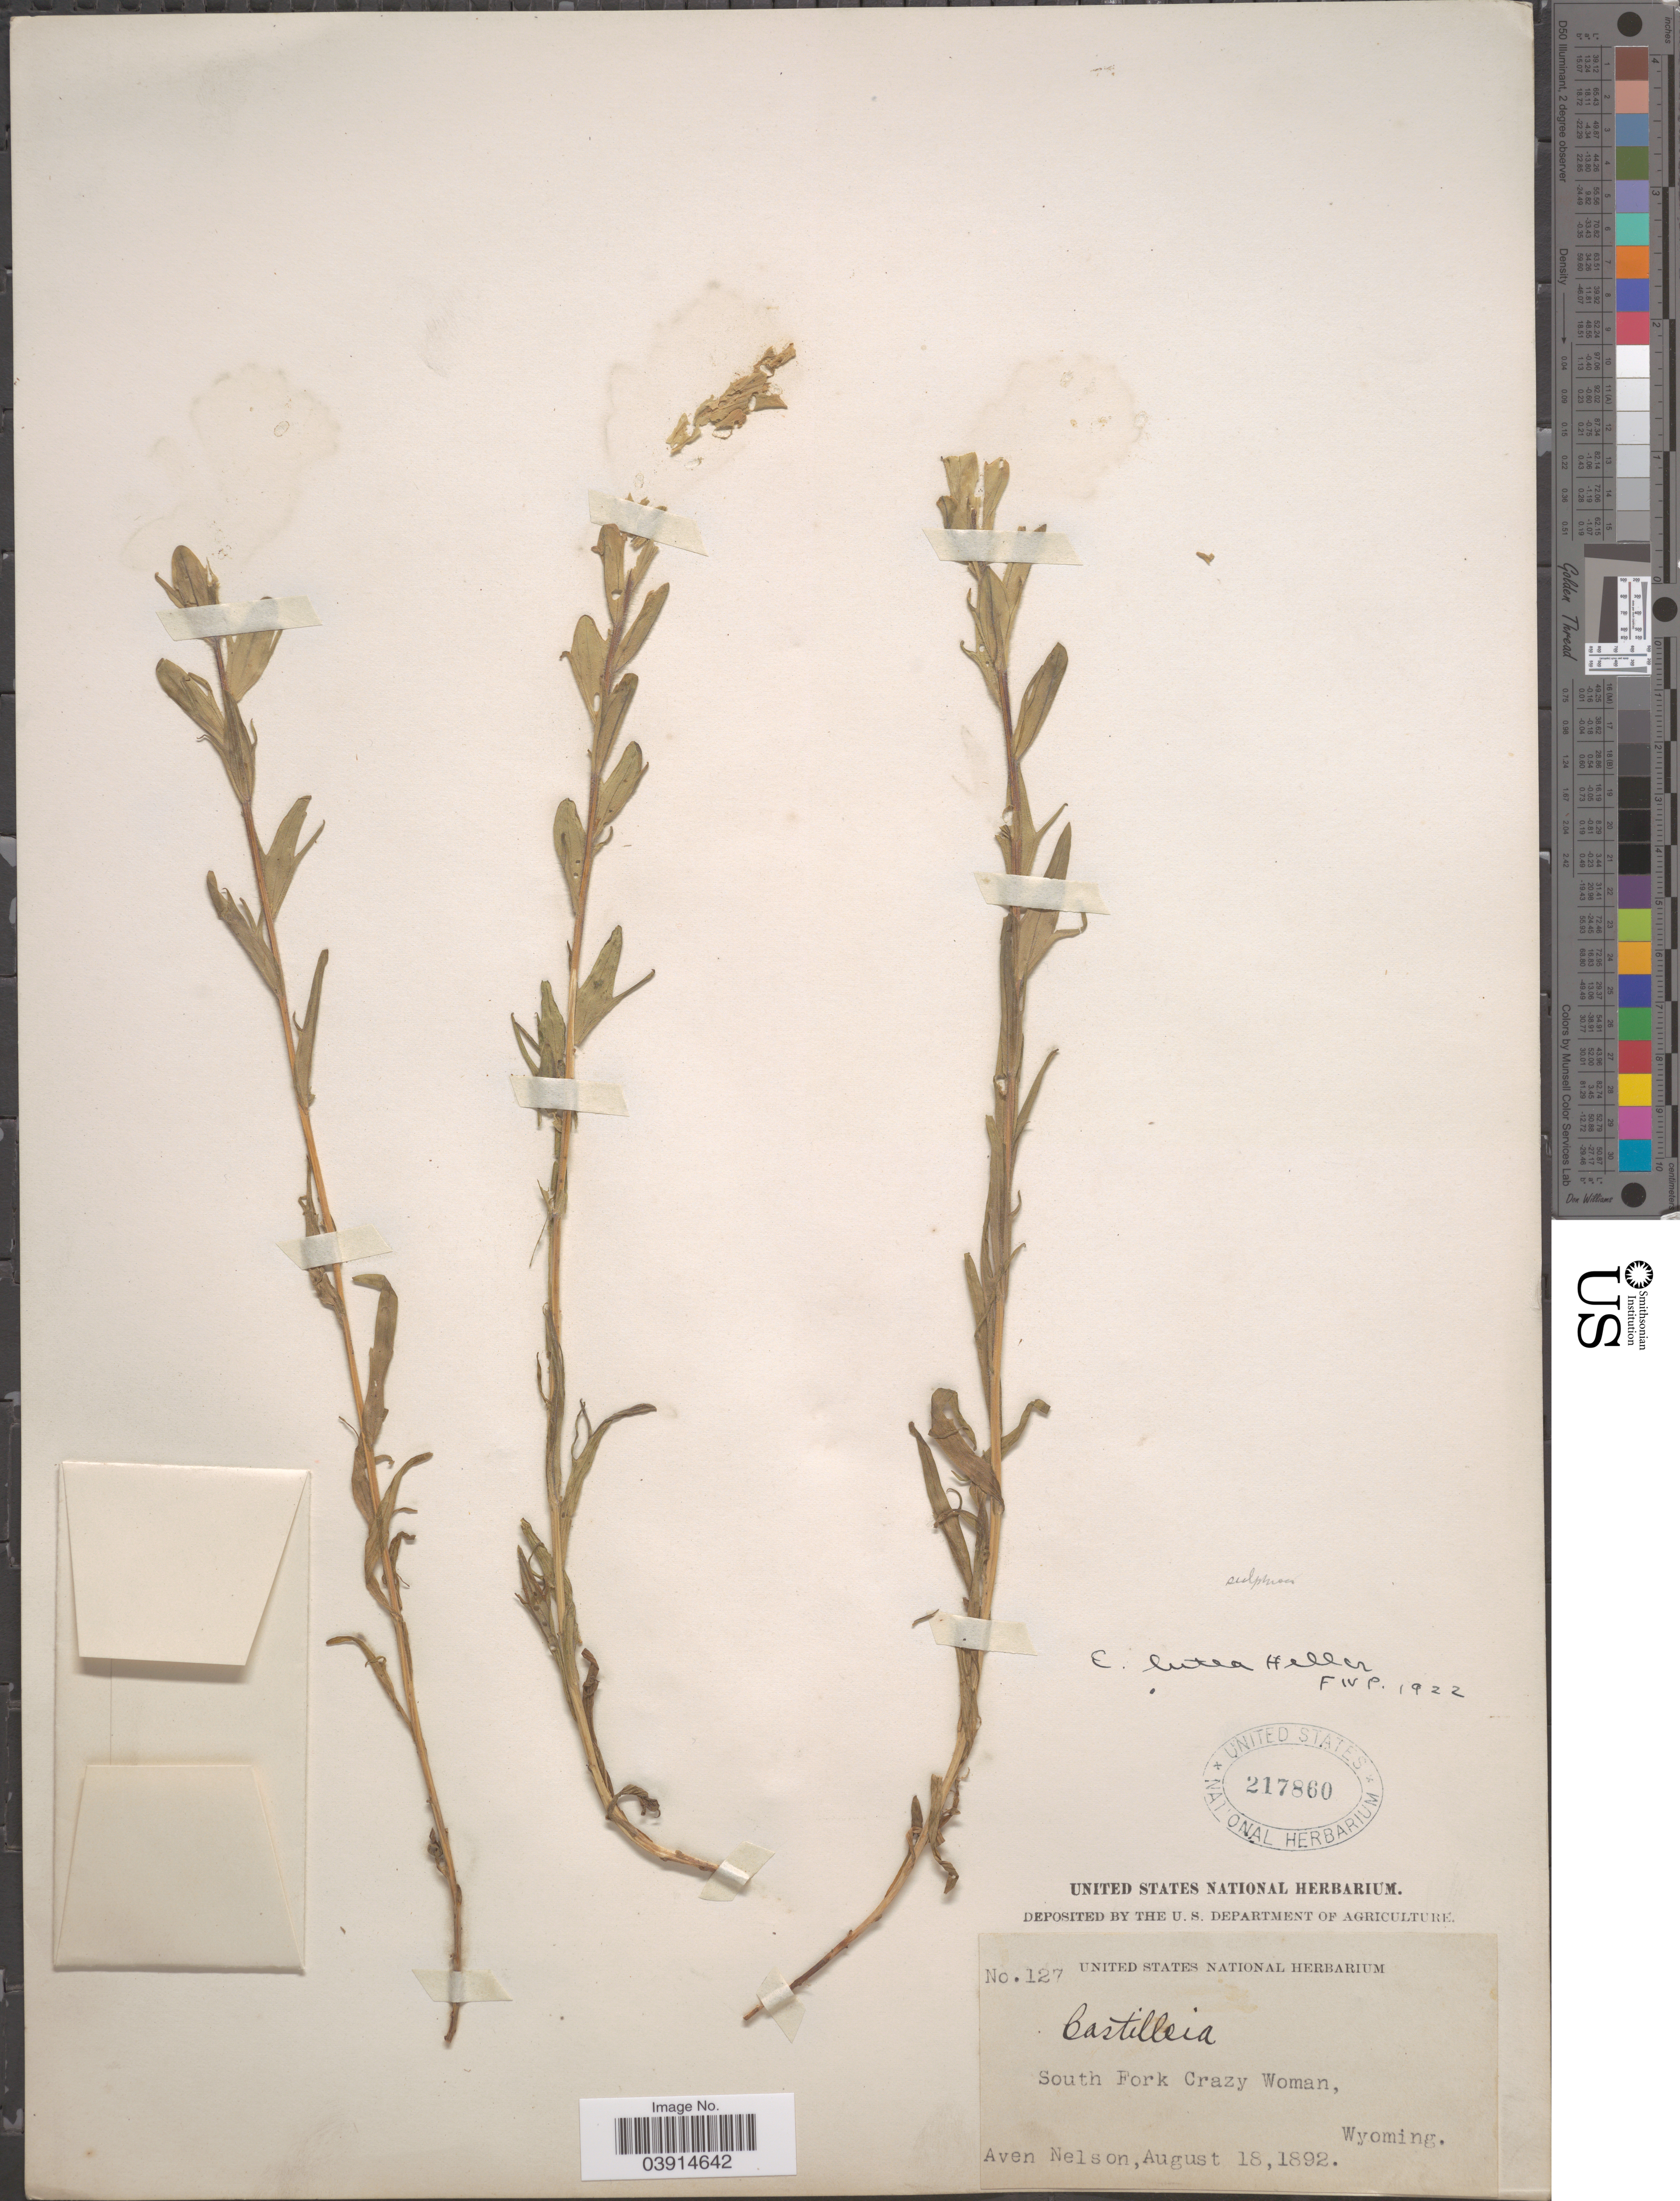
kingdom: Plantae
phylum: Tracheophyta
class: Magnoliopsida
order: Lamiales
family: Orobanchaceae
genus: Castilleja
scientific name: Castilleja sp.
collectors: A. Nelson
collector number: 127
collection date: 1892-08-18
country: United States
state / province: Wyoming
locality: South Fork Crazy Woman.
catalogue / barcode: US 217860